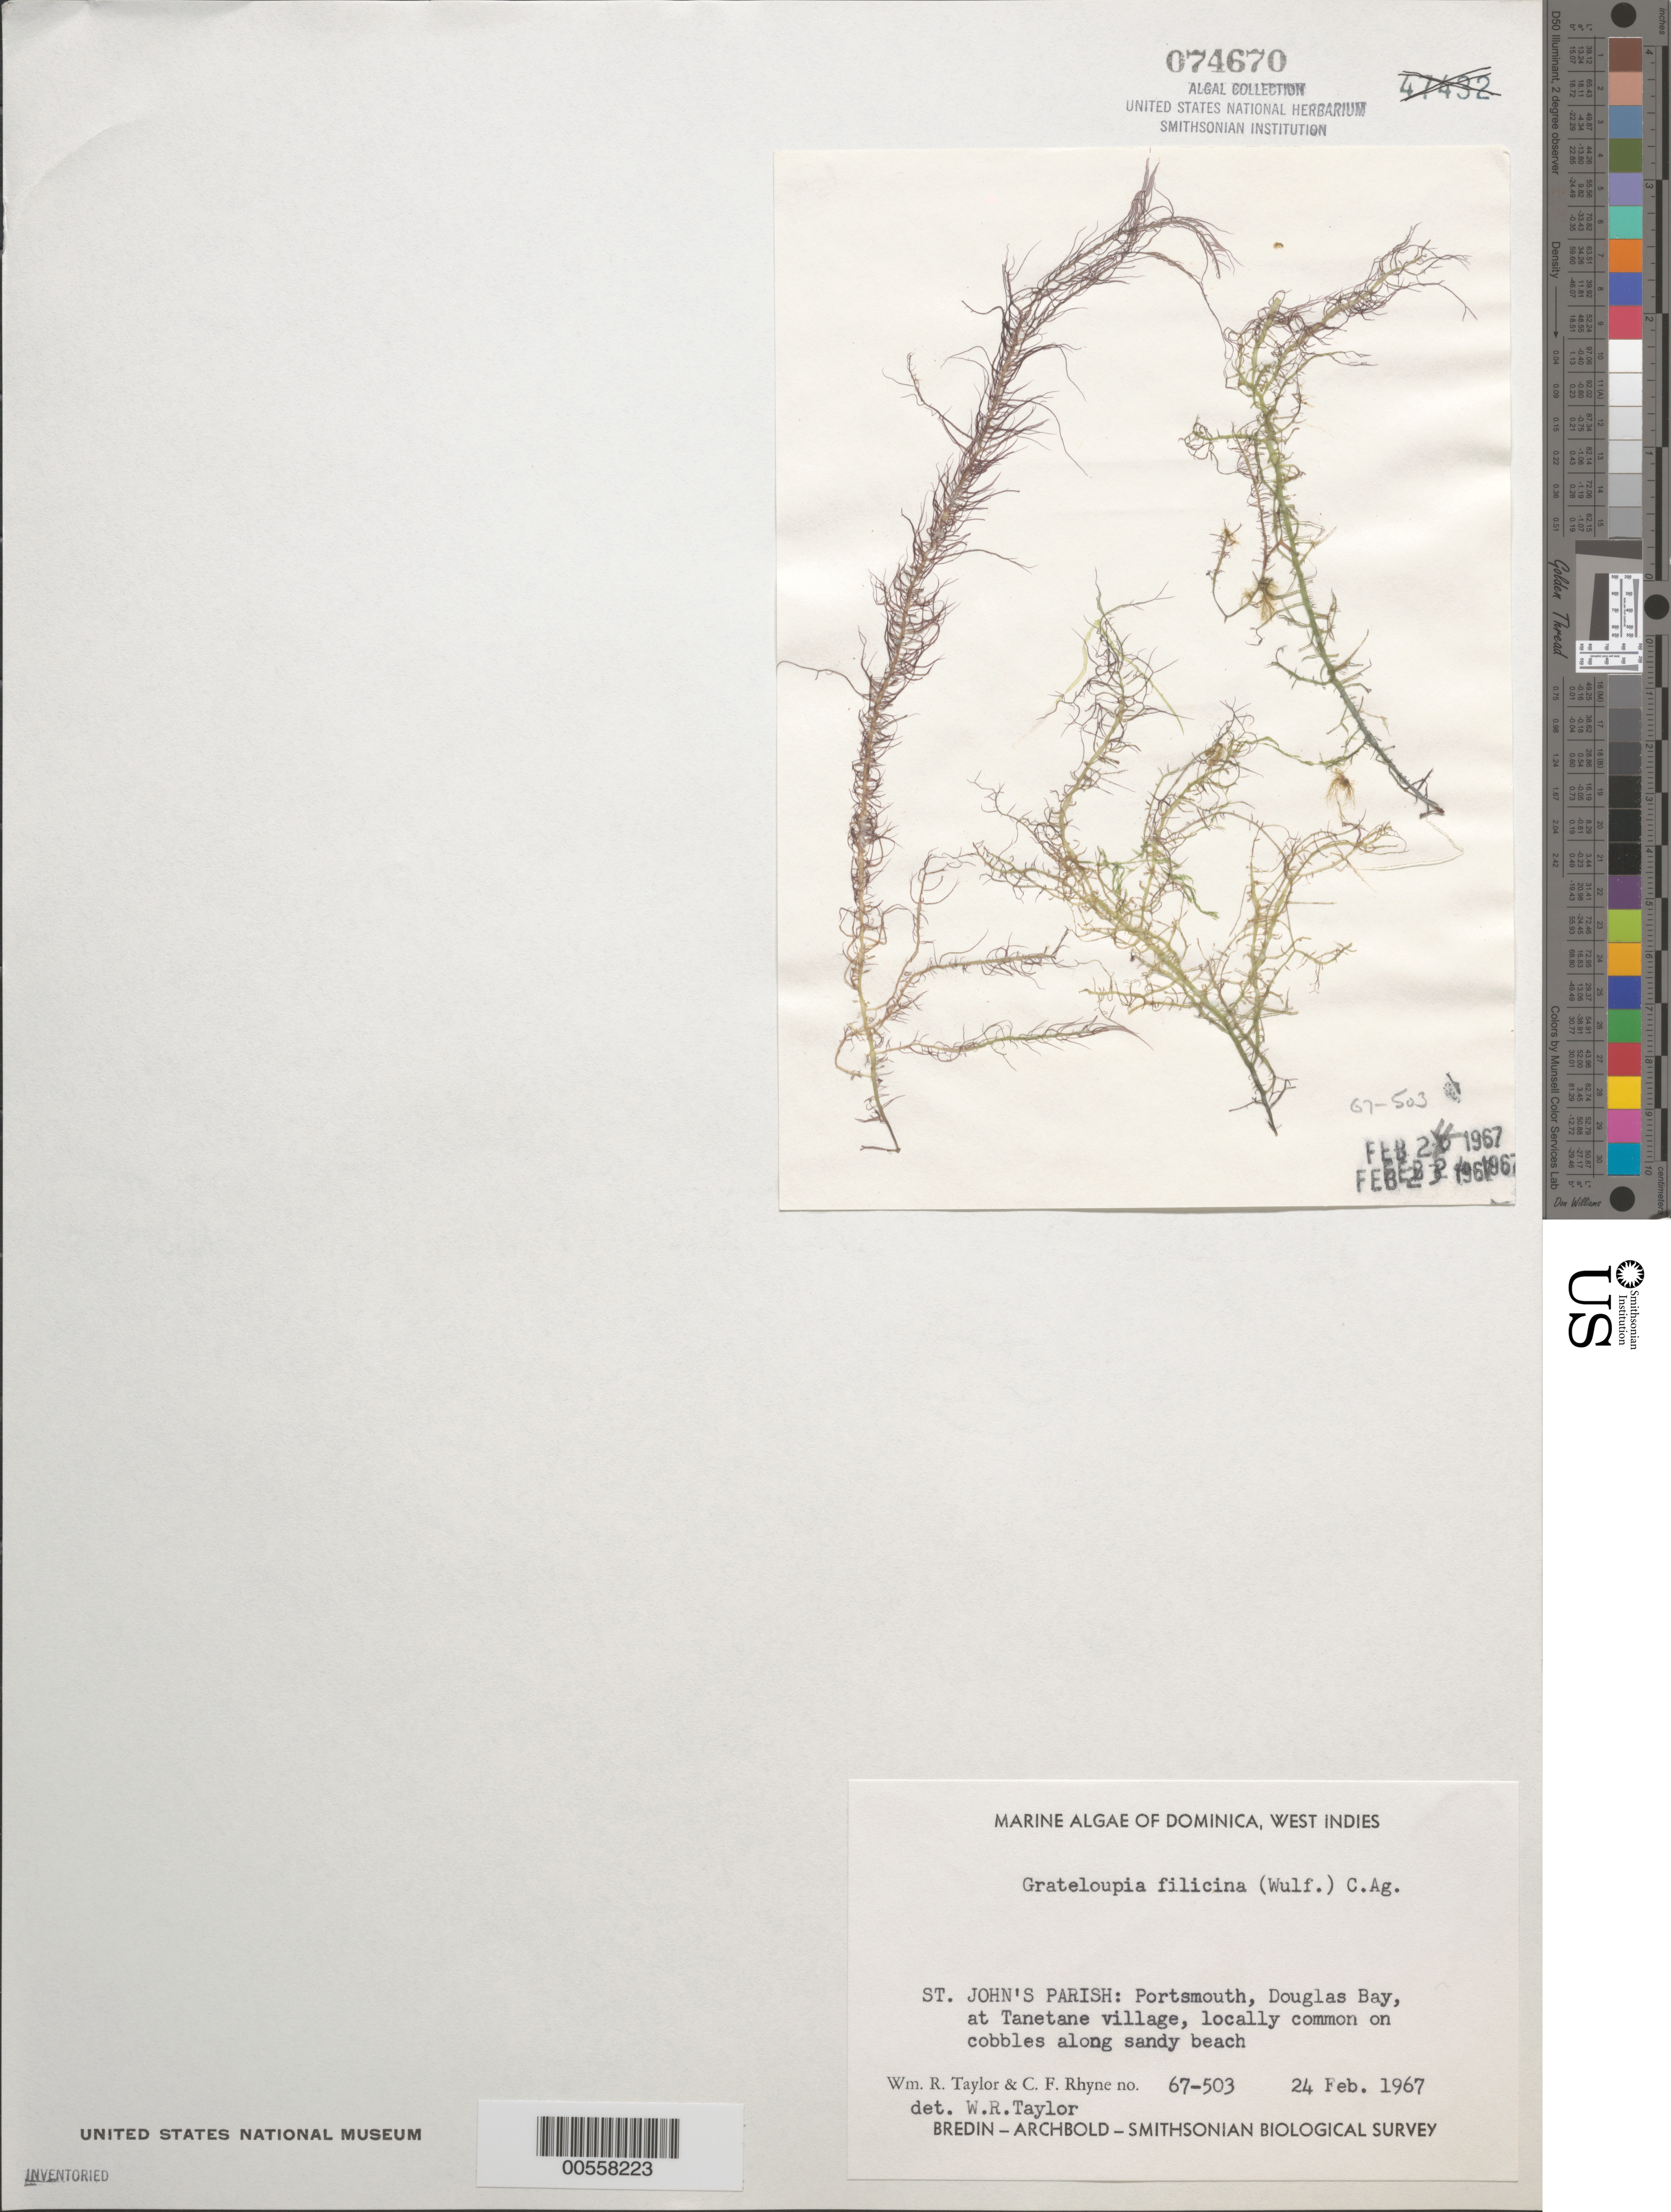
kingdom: Plantae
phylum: Rhodophyta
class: Florideophyceae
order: Halymeniales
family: Halymeniaceae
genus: Grateloupia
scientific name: Grateloupia filicina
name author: (J.V.Lamouroux) C. Agardh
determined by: Taylor, William R.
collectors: W. R. Taylor & C. Rhyne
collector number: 67-503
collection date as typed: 24 Feb 1967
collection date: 1967-02-24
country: Dominica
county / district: St. John's Parish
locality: Portsmouth, Douglas Bay, Tanetane village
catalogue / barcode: US 74670